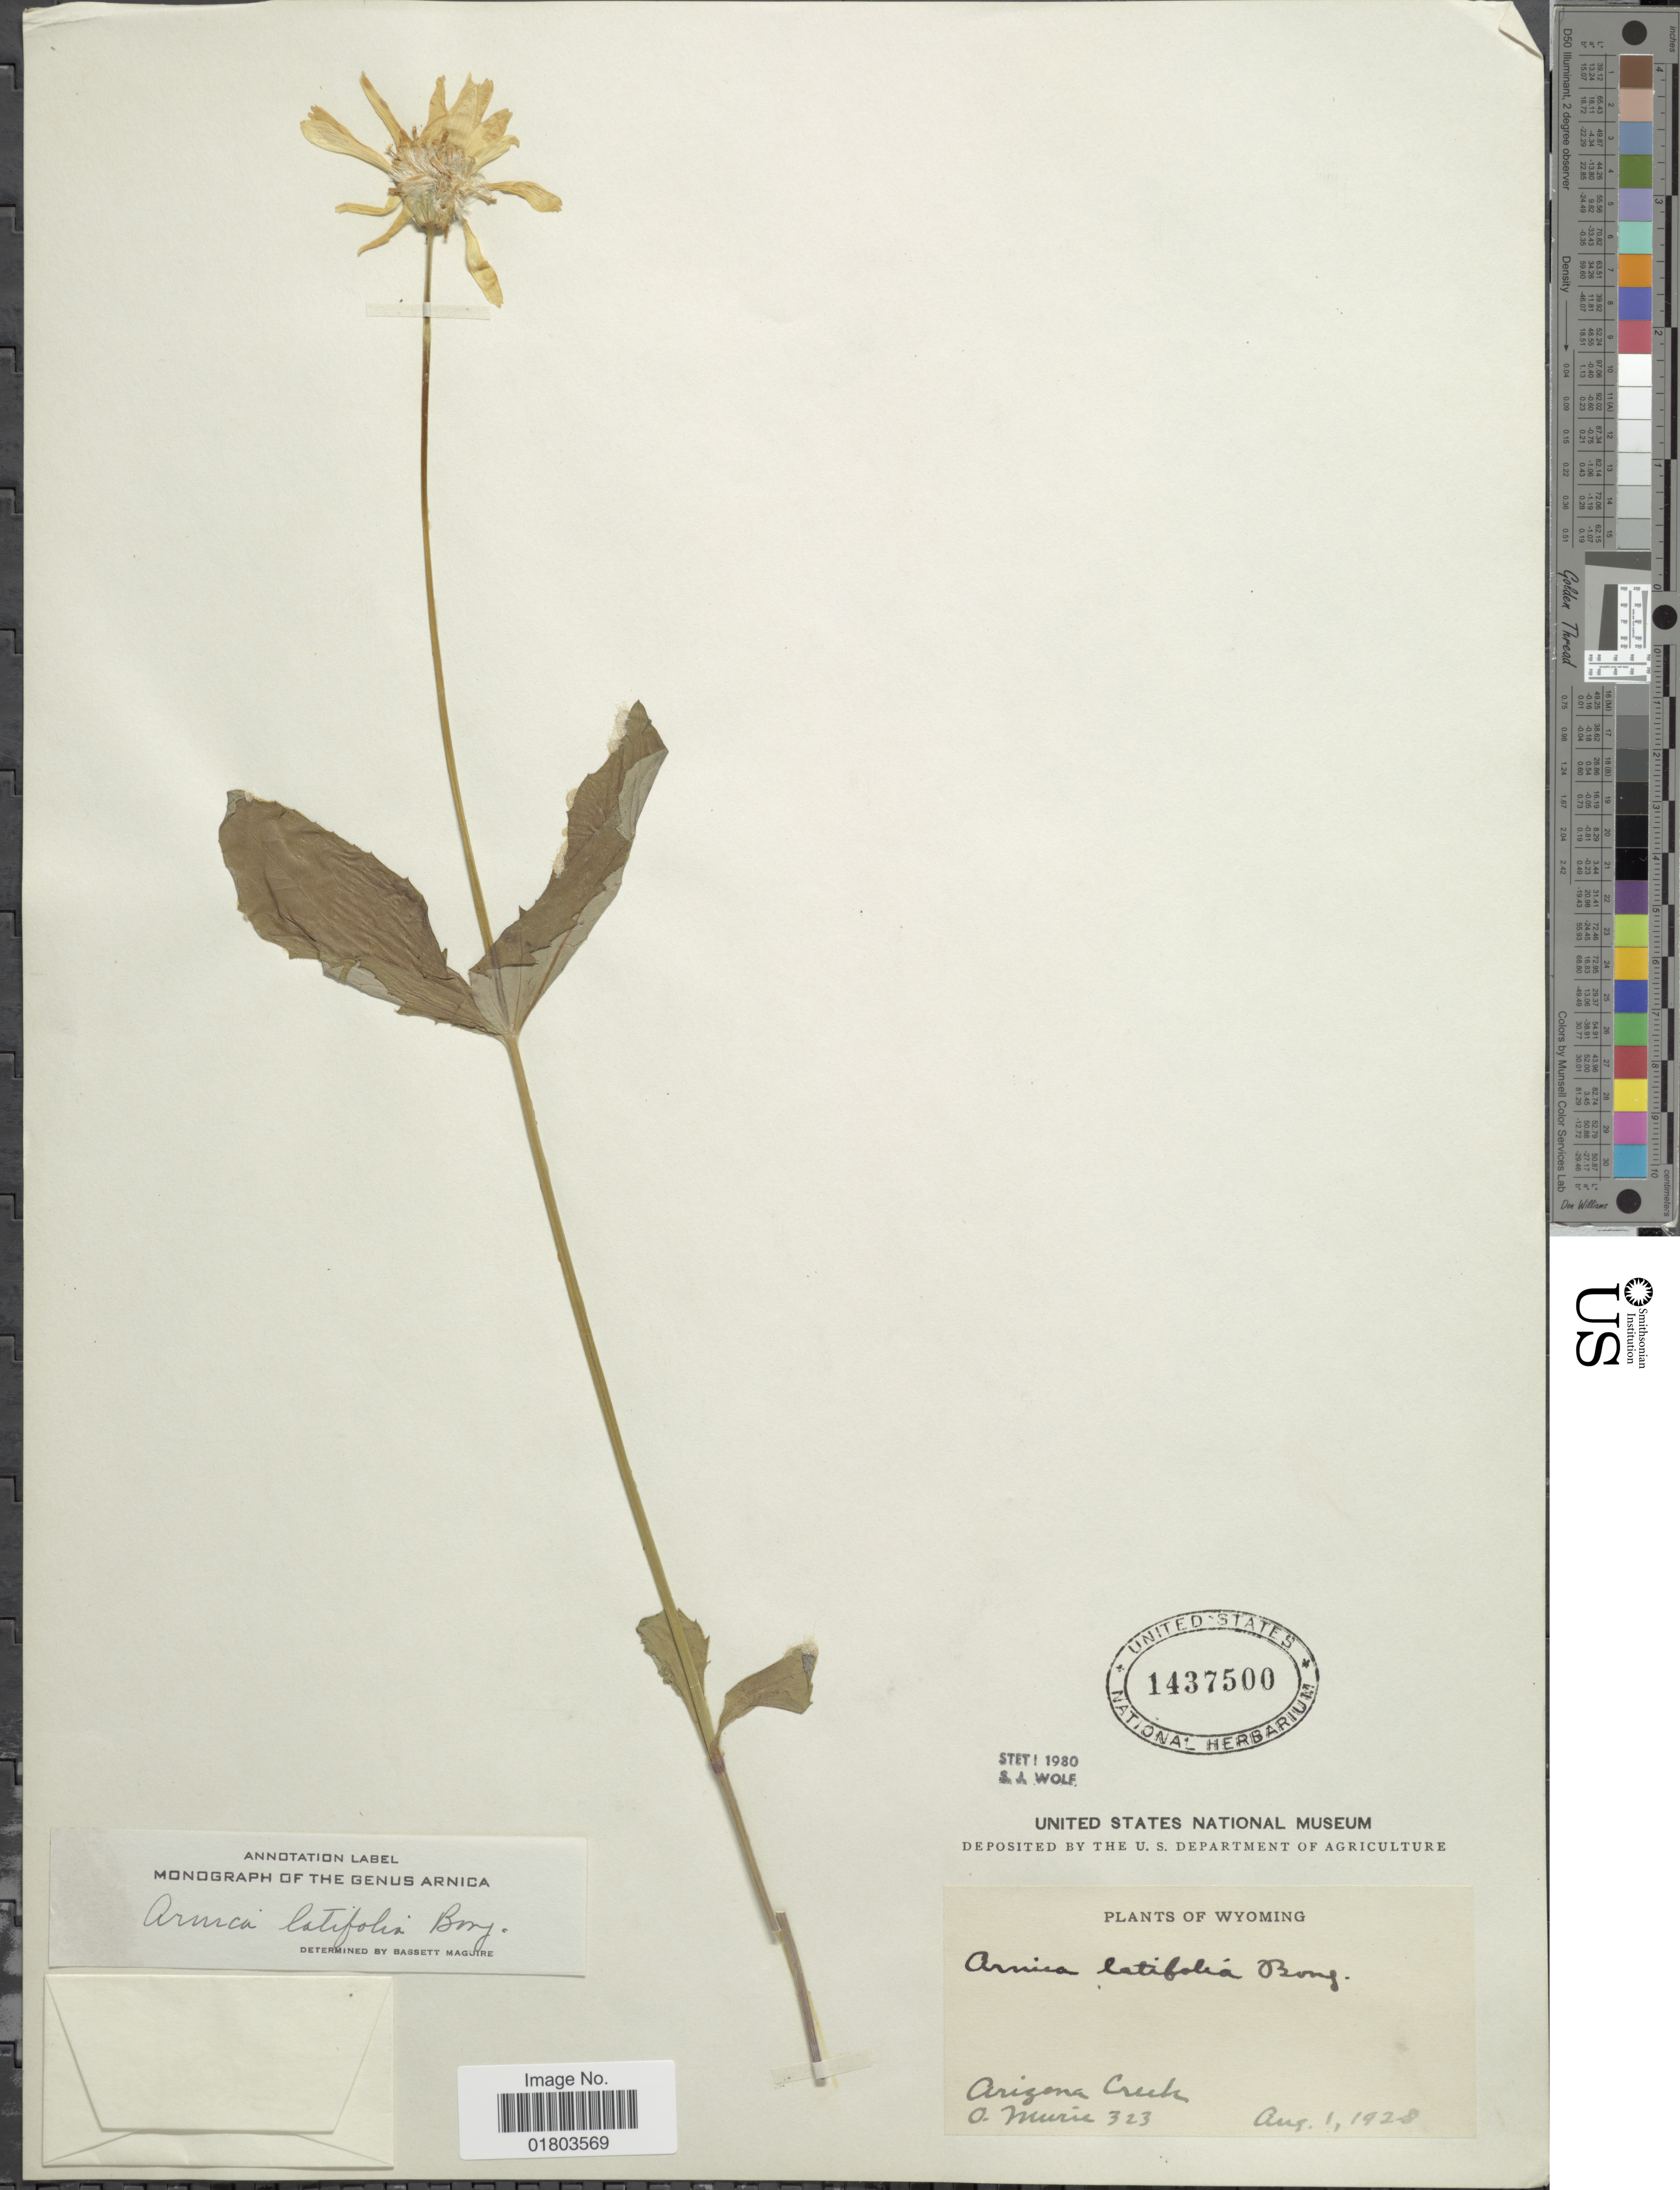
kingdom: Plantae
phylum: Tracheophyta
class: Magnoliopsida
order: Asterales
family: Asteraceae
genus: Arnica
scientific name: Arnica latifolia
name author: Bong.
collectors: A. Murie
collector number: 323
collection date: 1928-08-01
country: United States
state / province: Wyoming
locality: Arizona Creek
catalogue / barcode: US 1437500